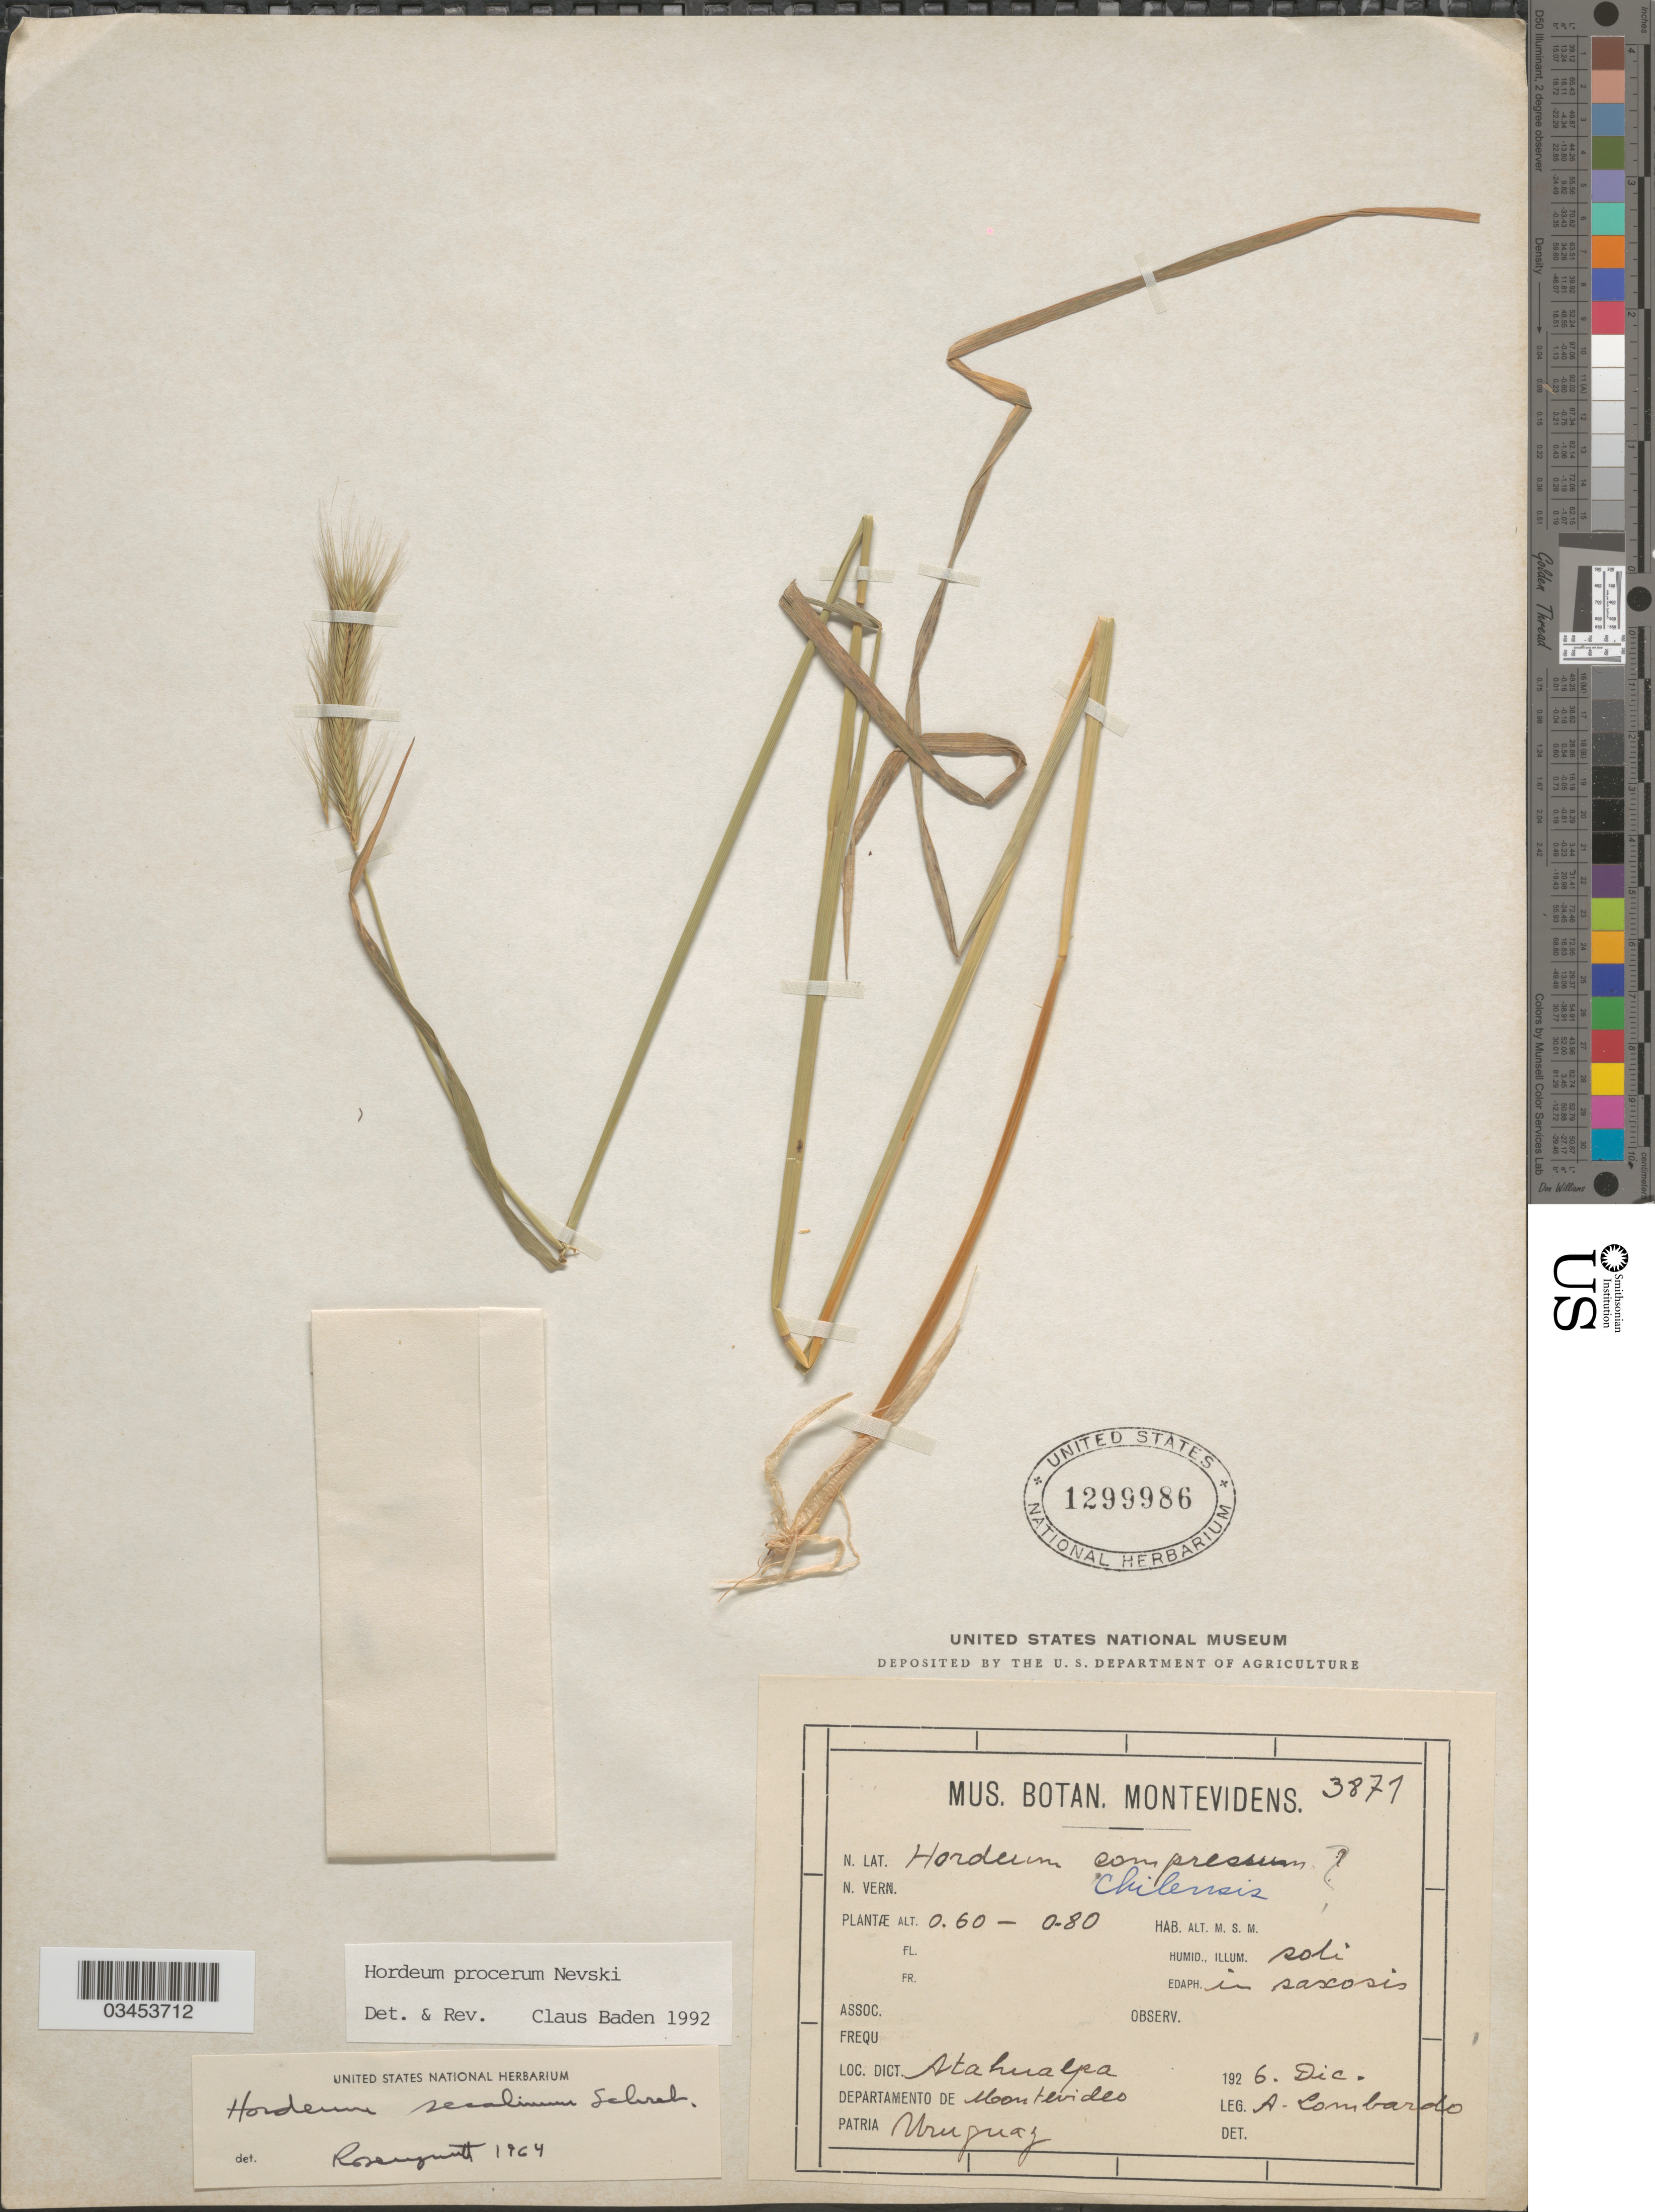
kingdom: Plantae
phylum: Tracheophyta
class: Liliopsida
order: Poales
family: Poaceae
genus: Hordeum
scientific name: Hordeum procerum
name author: Nevski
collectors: A. Lombardo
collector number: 3871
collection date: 1926-12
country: Uruguay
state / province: Montevideo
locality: Dict. Atahualpa. Departamento de Montevideo.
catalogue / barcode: US 1299986